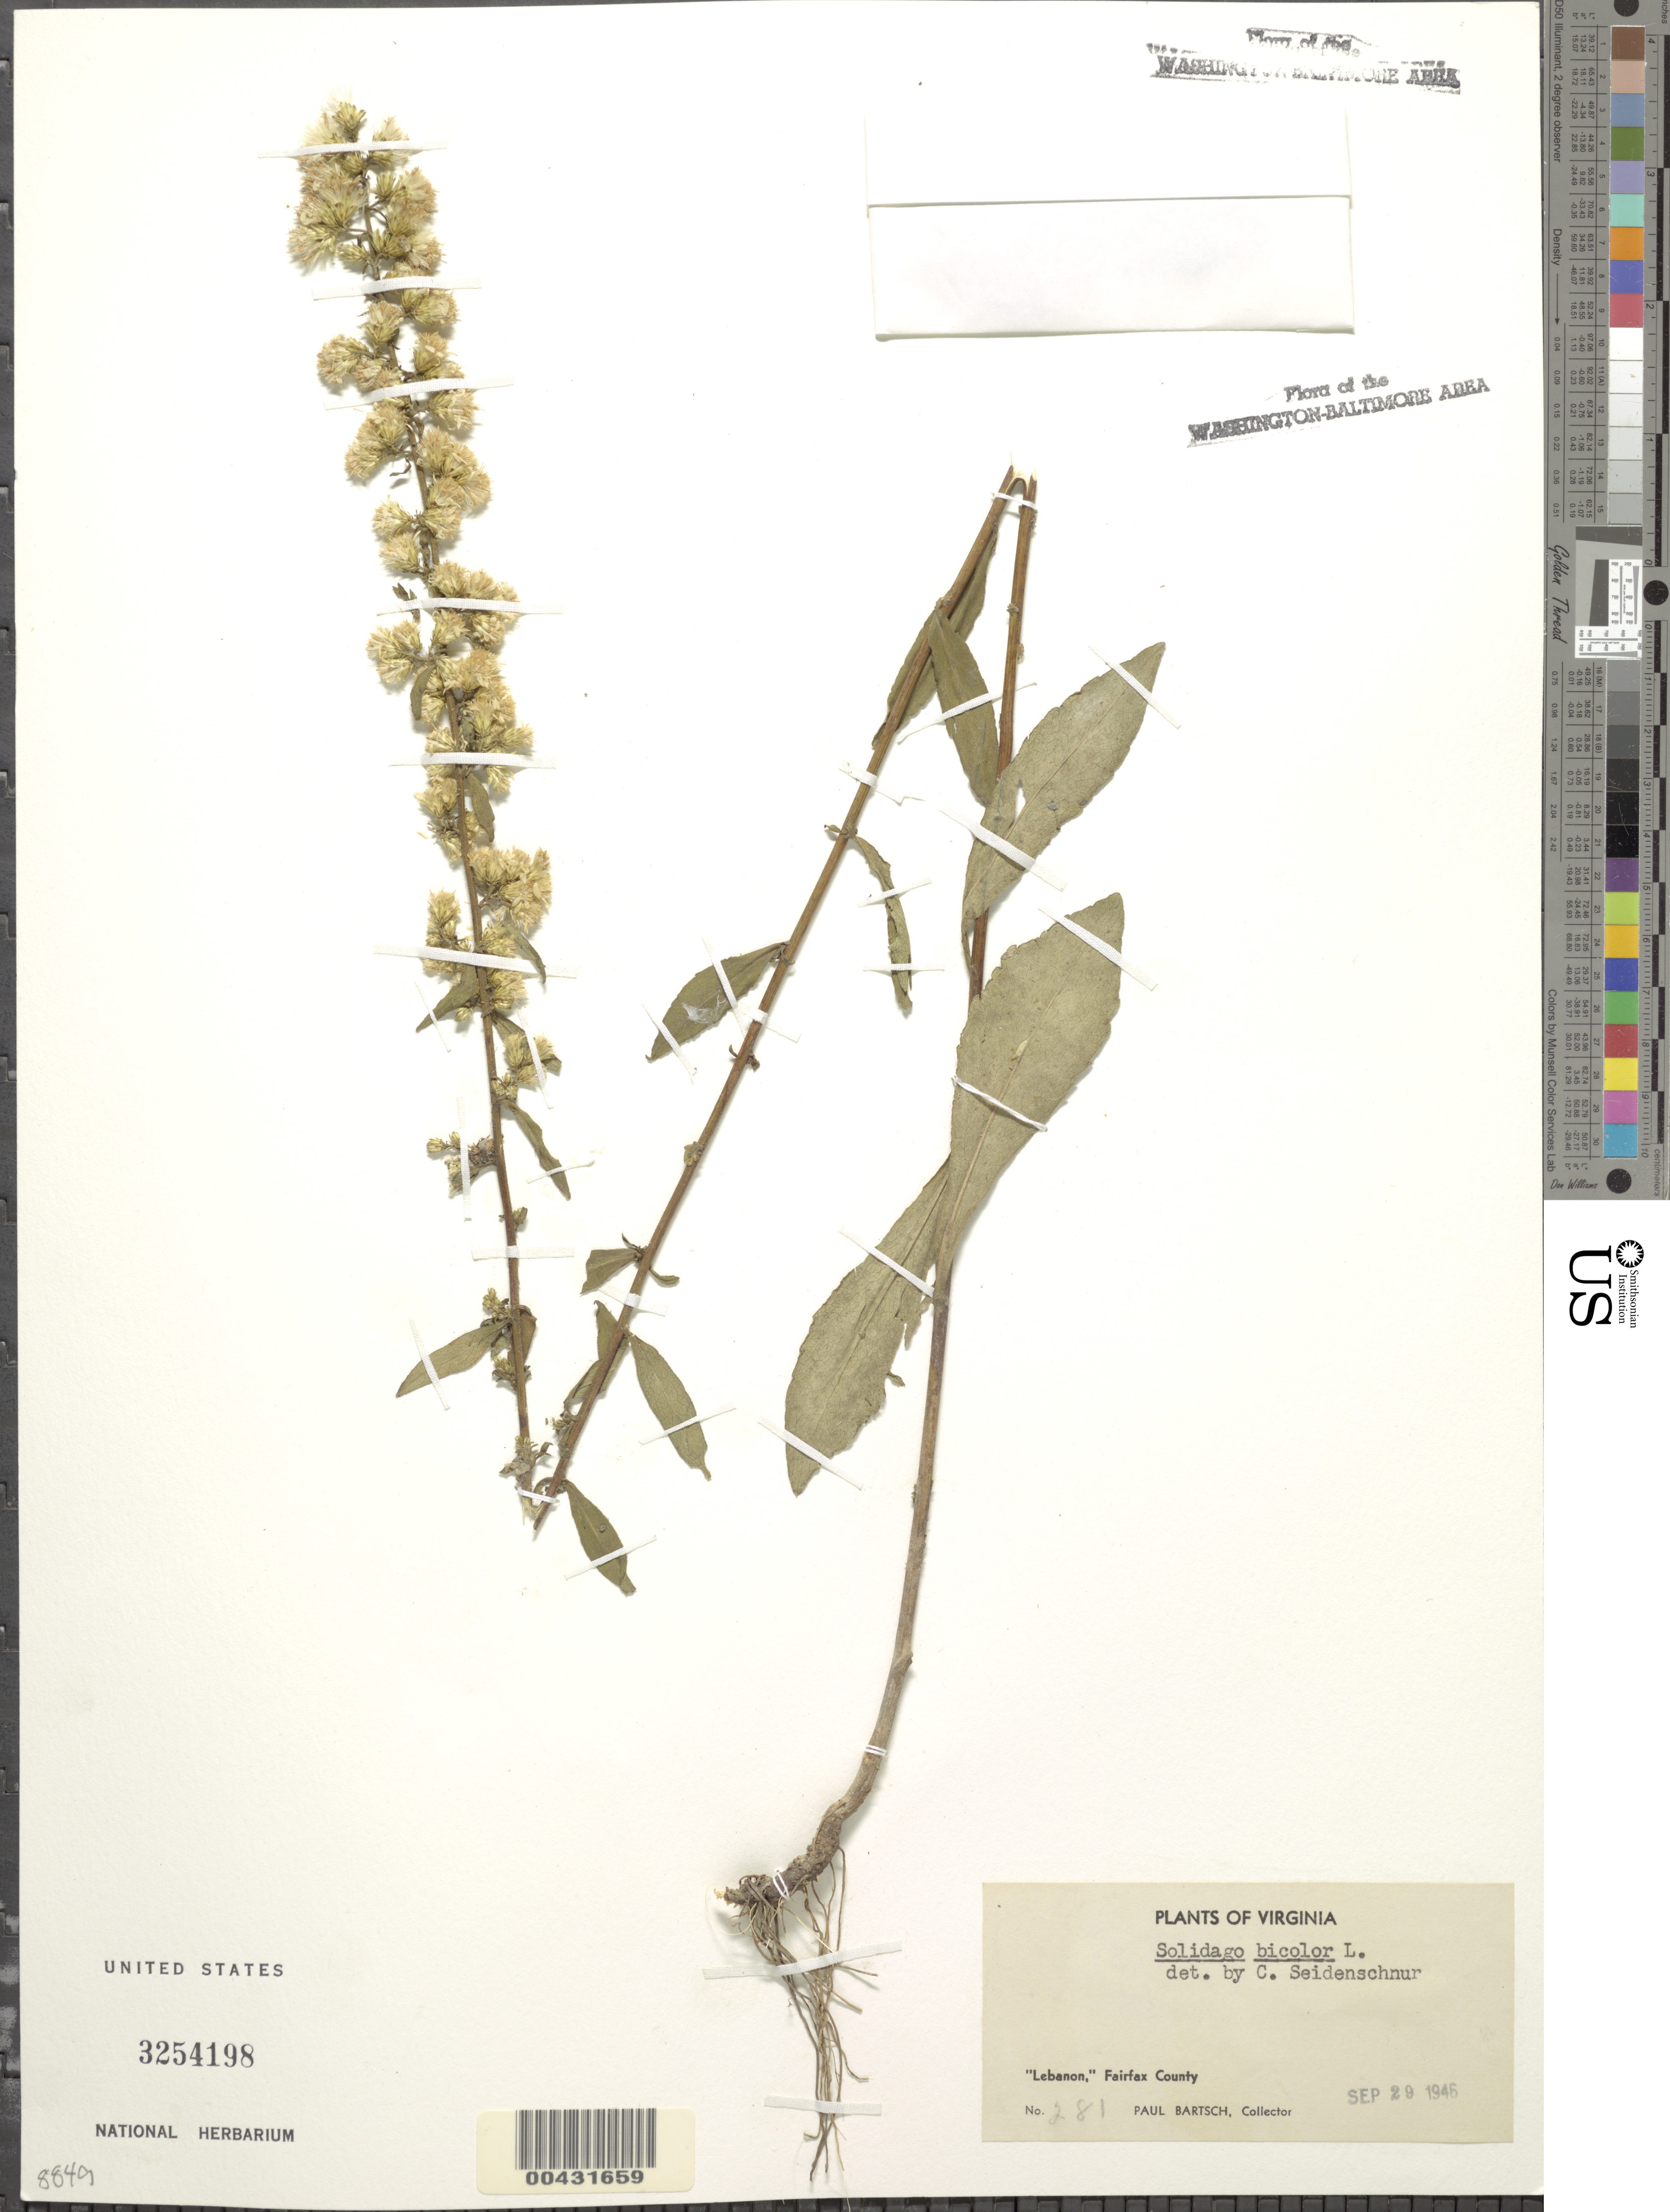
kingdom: Plantae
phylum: Tracheophyta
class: Magnoliopsida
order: Asterales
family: Asteraceae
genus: Solidago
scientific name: Solidago bicolor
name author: L.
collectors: P. Bartsch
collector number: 281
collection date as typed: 29 Sep 1946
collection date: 1946-09-29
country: United States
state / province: Virginia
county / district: Fairfax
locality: Lebanon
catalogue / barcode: US 3254198